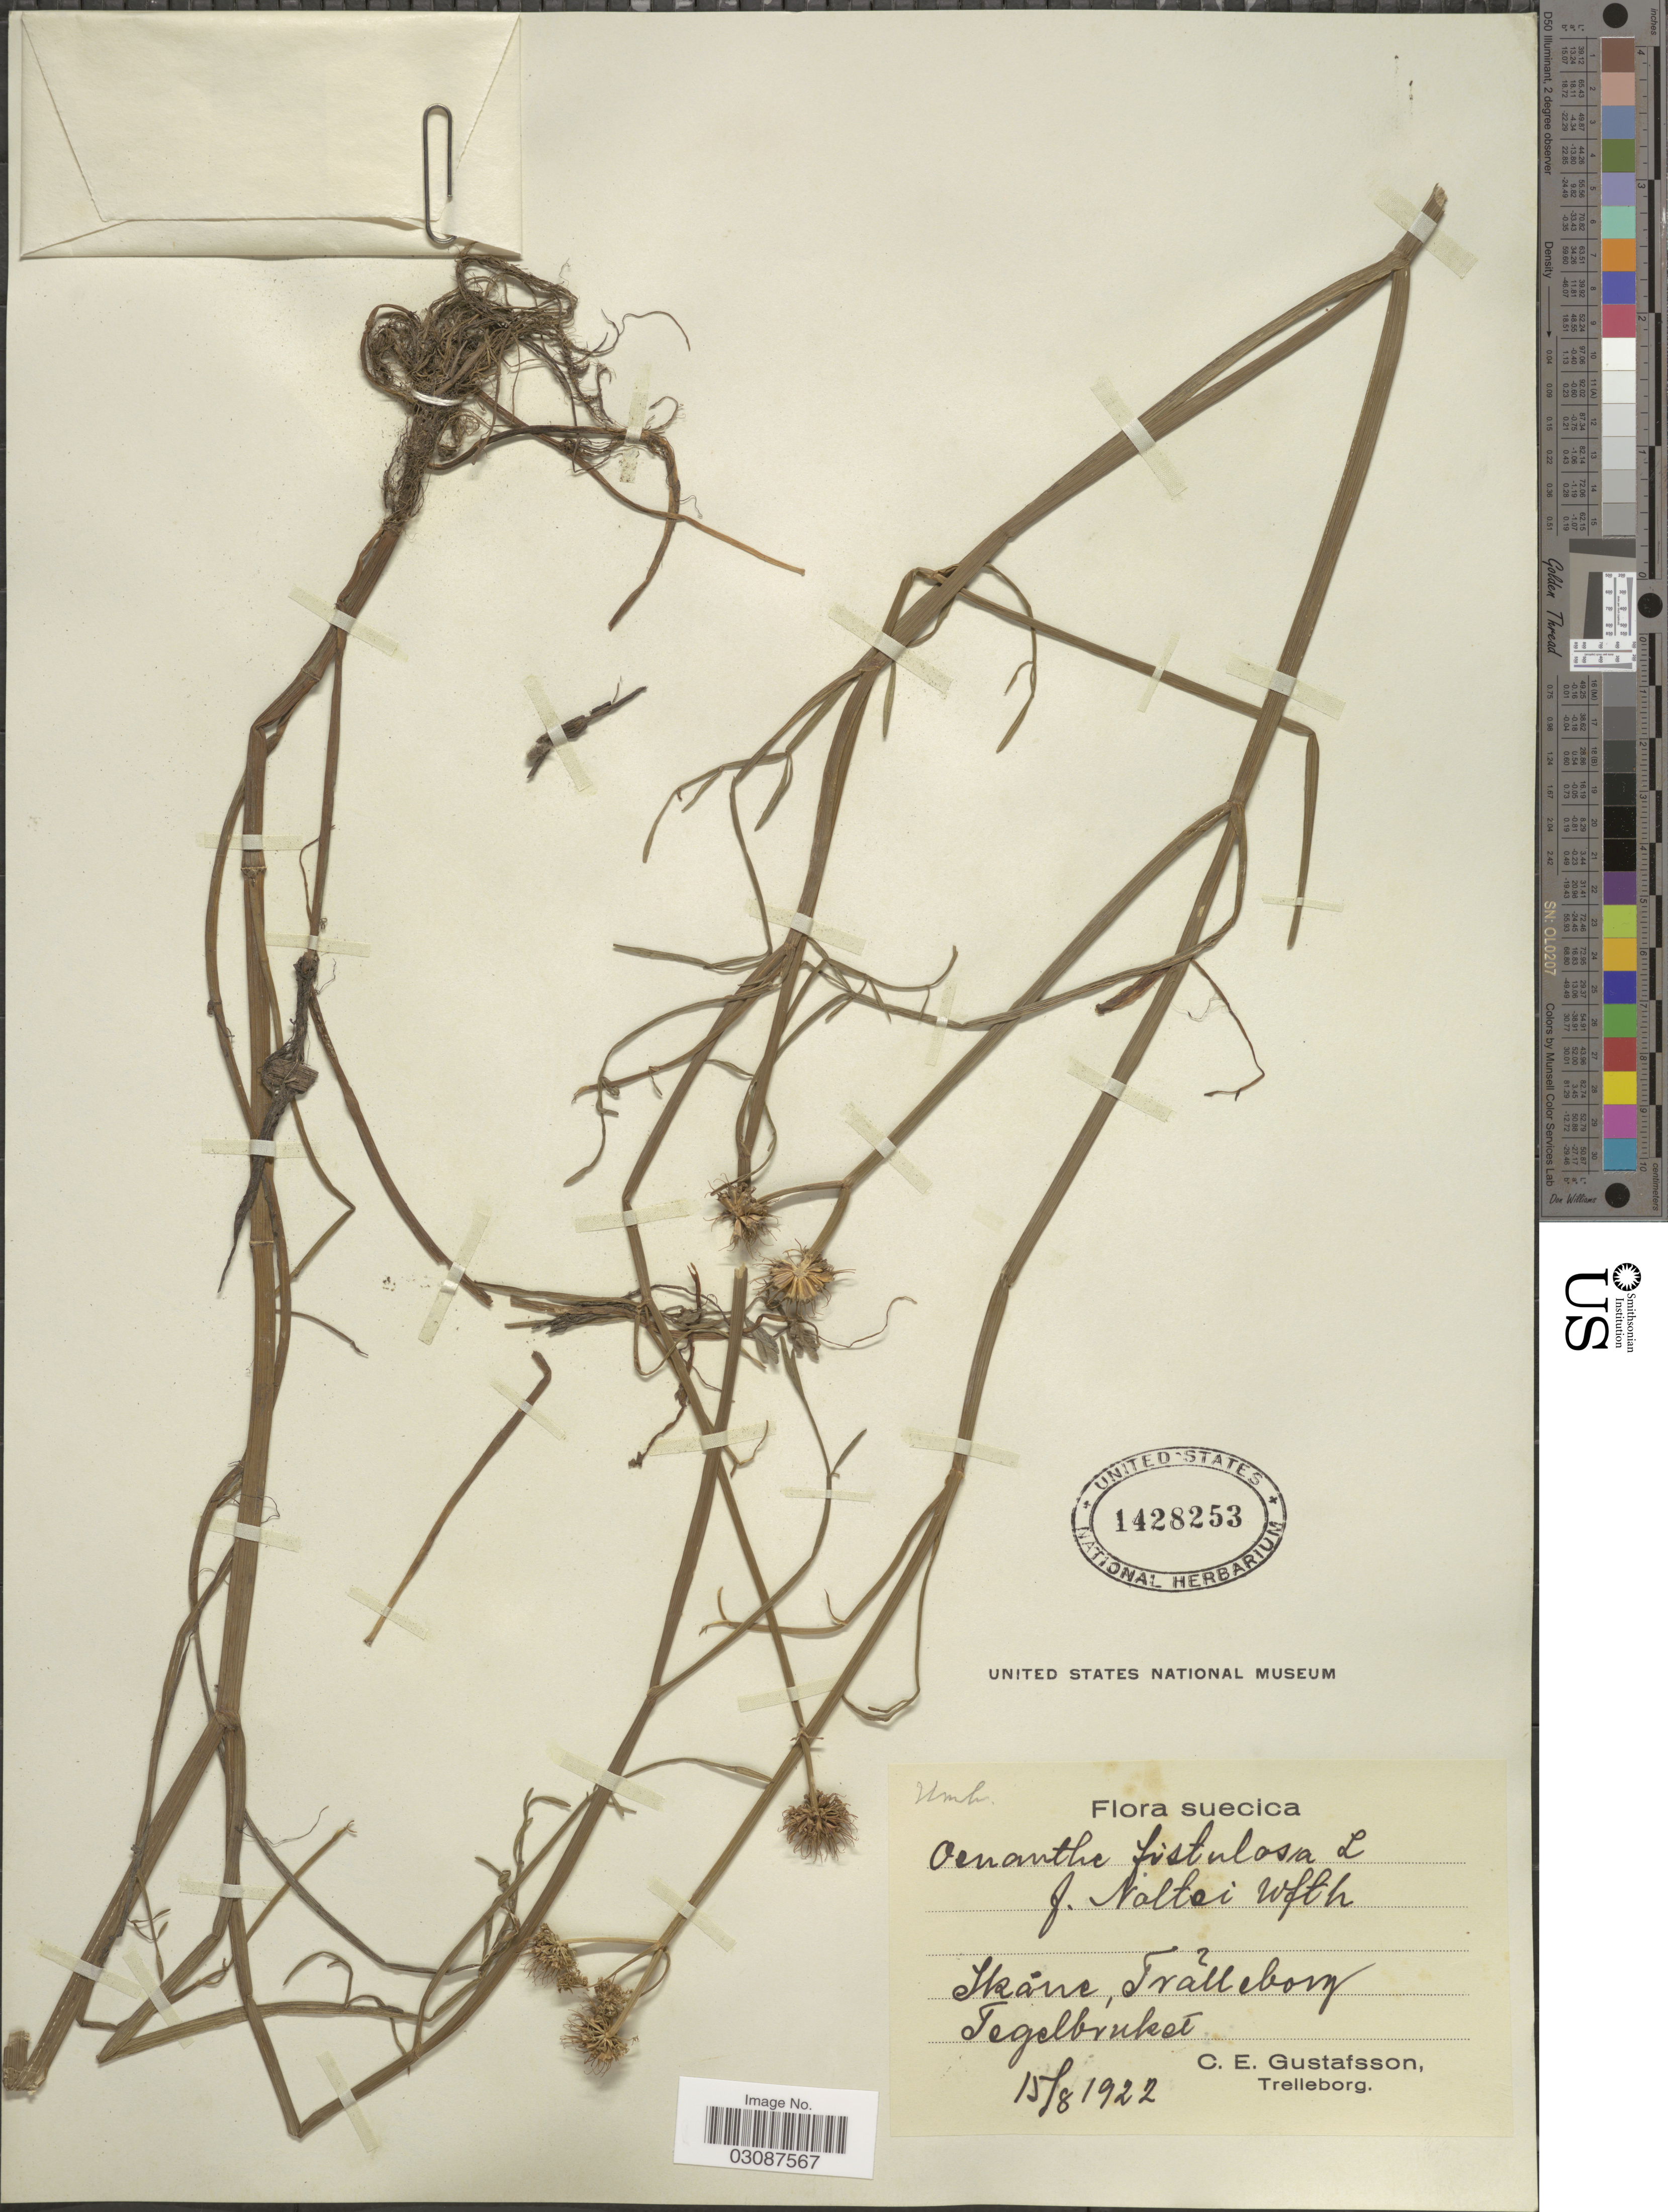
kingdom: Plantae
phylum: Tracheophyta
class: Magnoliopsida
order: Apiales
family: Apiaceae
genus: Oenanthe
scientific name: Oenanthe fistulosa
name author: L.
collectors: C. Gustafsson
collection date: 1922-08-15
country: Sweden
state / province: Skåne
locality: Suecica. Tralleborg Tegelbrukst.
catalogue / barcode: US 1428253